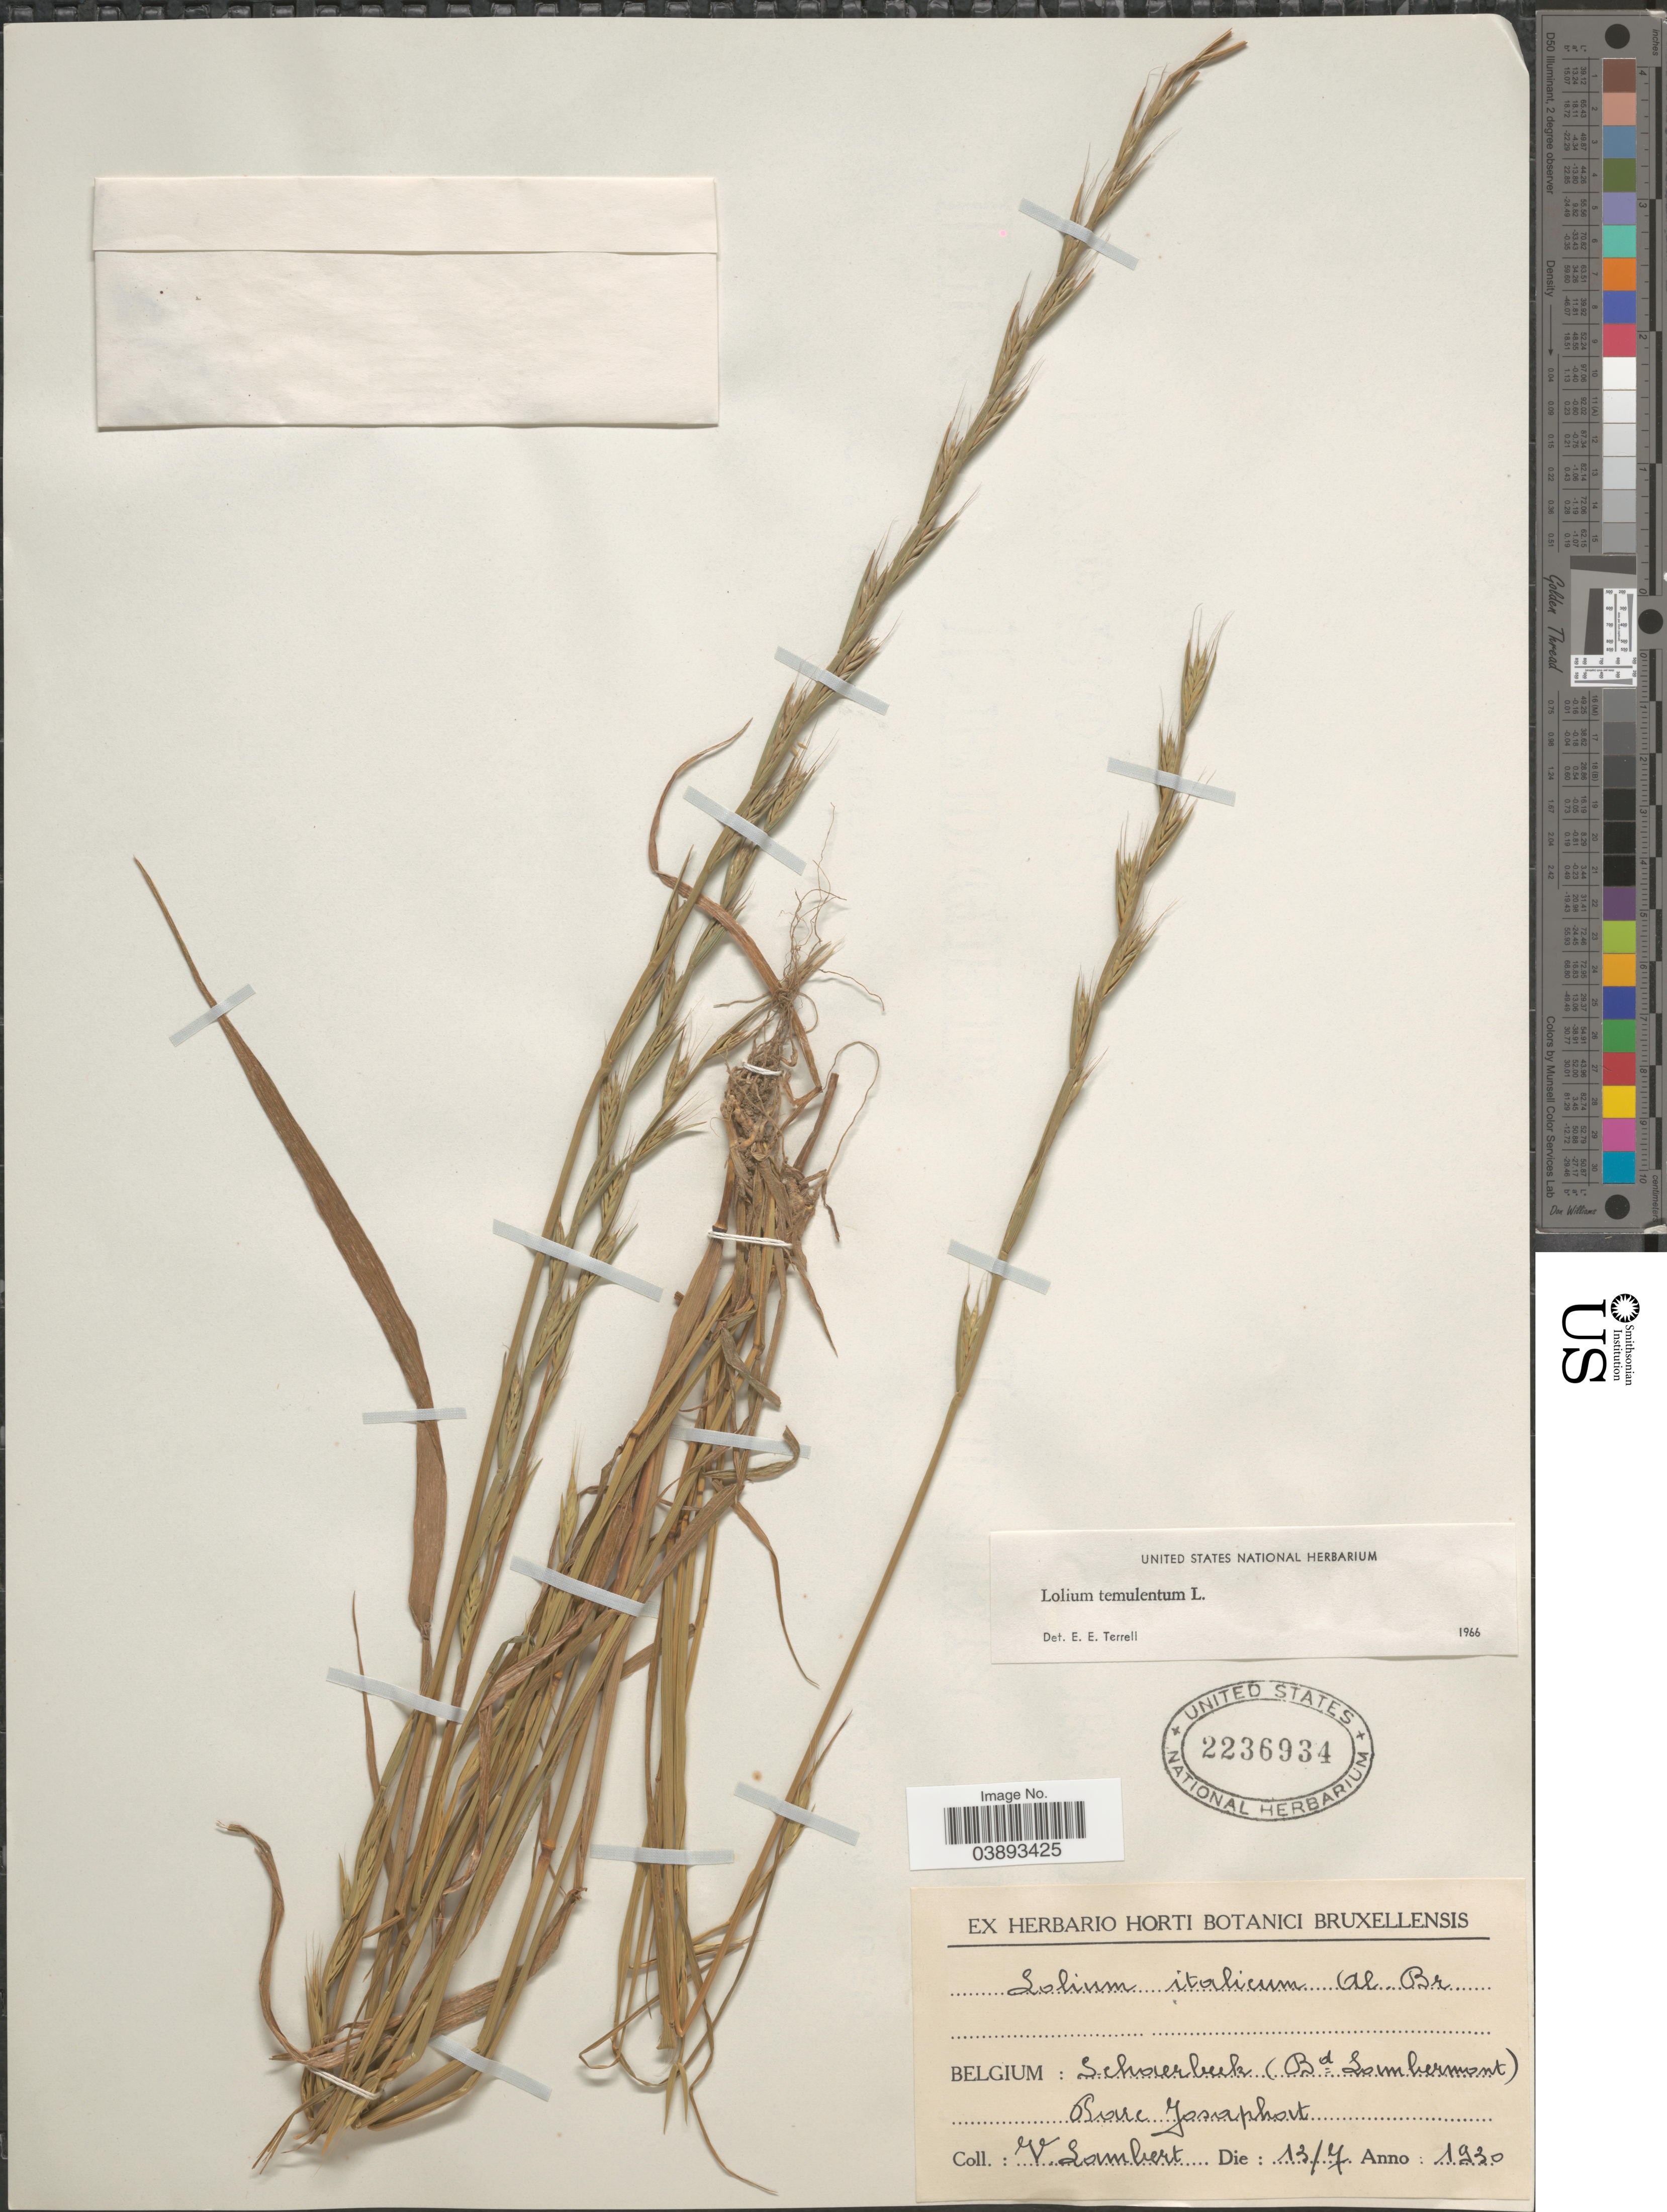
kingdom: Plantae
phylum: Tracheophyta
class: Liliopsida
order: Poales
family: Poaceae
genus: Lolium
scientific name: Lolium temulentum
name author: L.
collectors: V. Lambert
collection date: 1930-07-13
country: Belgium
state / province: Brussels, Capital District of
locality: Belgium: Schaerbeek (Bd. Lambermont). Rare Josaphat.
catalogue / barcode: US 2236934